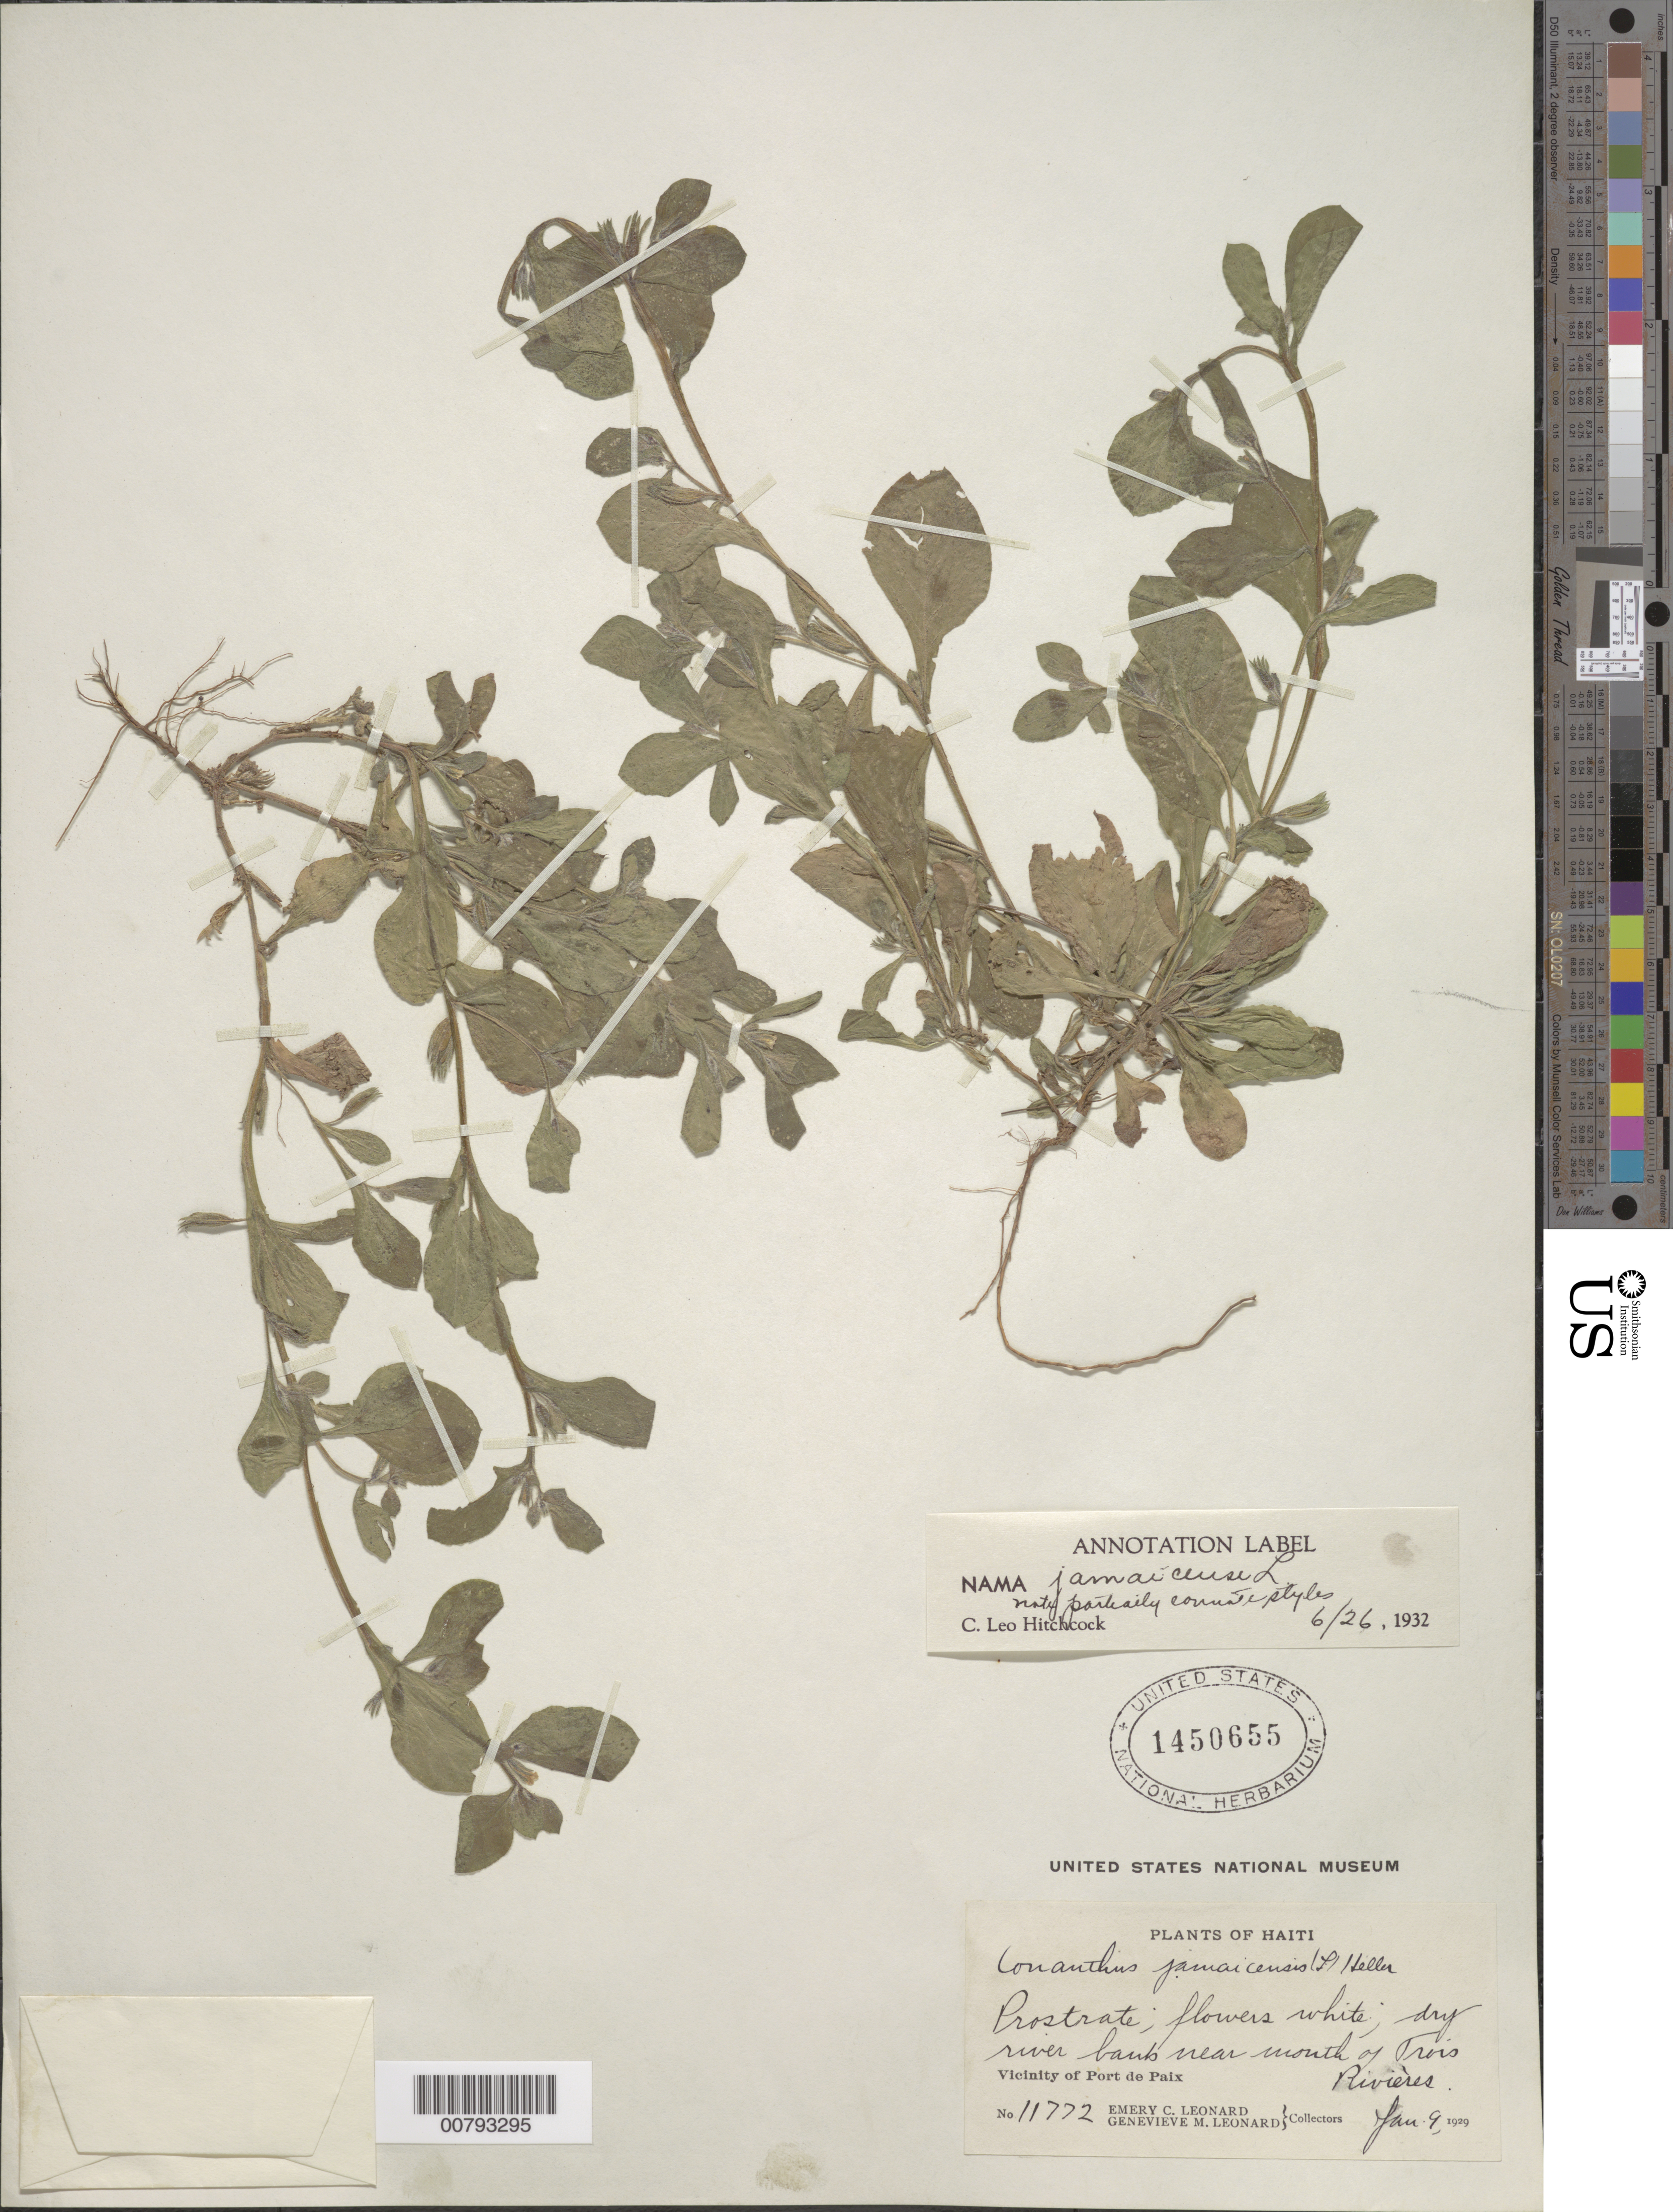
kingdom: Plantae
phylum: Tracheophyta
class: Magnoliopsida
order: Boraginales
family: Namaceae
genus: Nama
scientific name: Nama jamaicensis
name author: L.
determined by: Hitchcock, C. L.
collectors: E. C. Leonard & G. M. Leonard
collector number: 11772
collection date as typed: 09 Jan 1929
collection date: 1929-01-09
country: Haiti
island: Hispaniola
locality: Vicinity of Port de Paix, near mouth of Trois Rivières.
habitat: Dry river banks.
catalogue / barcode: US 1450655